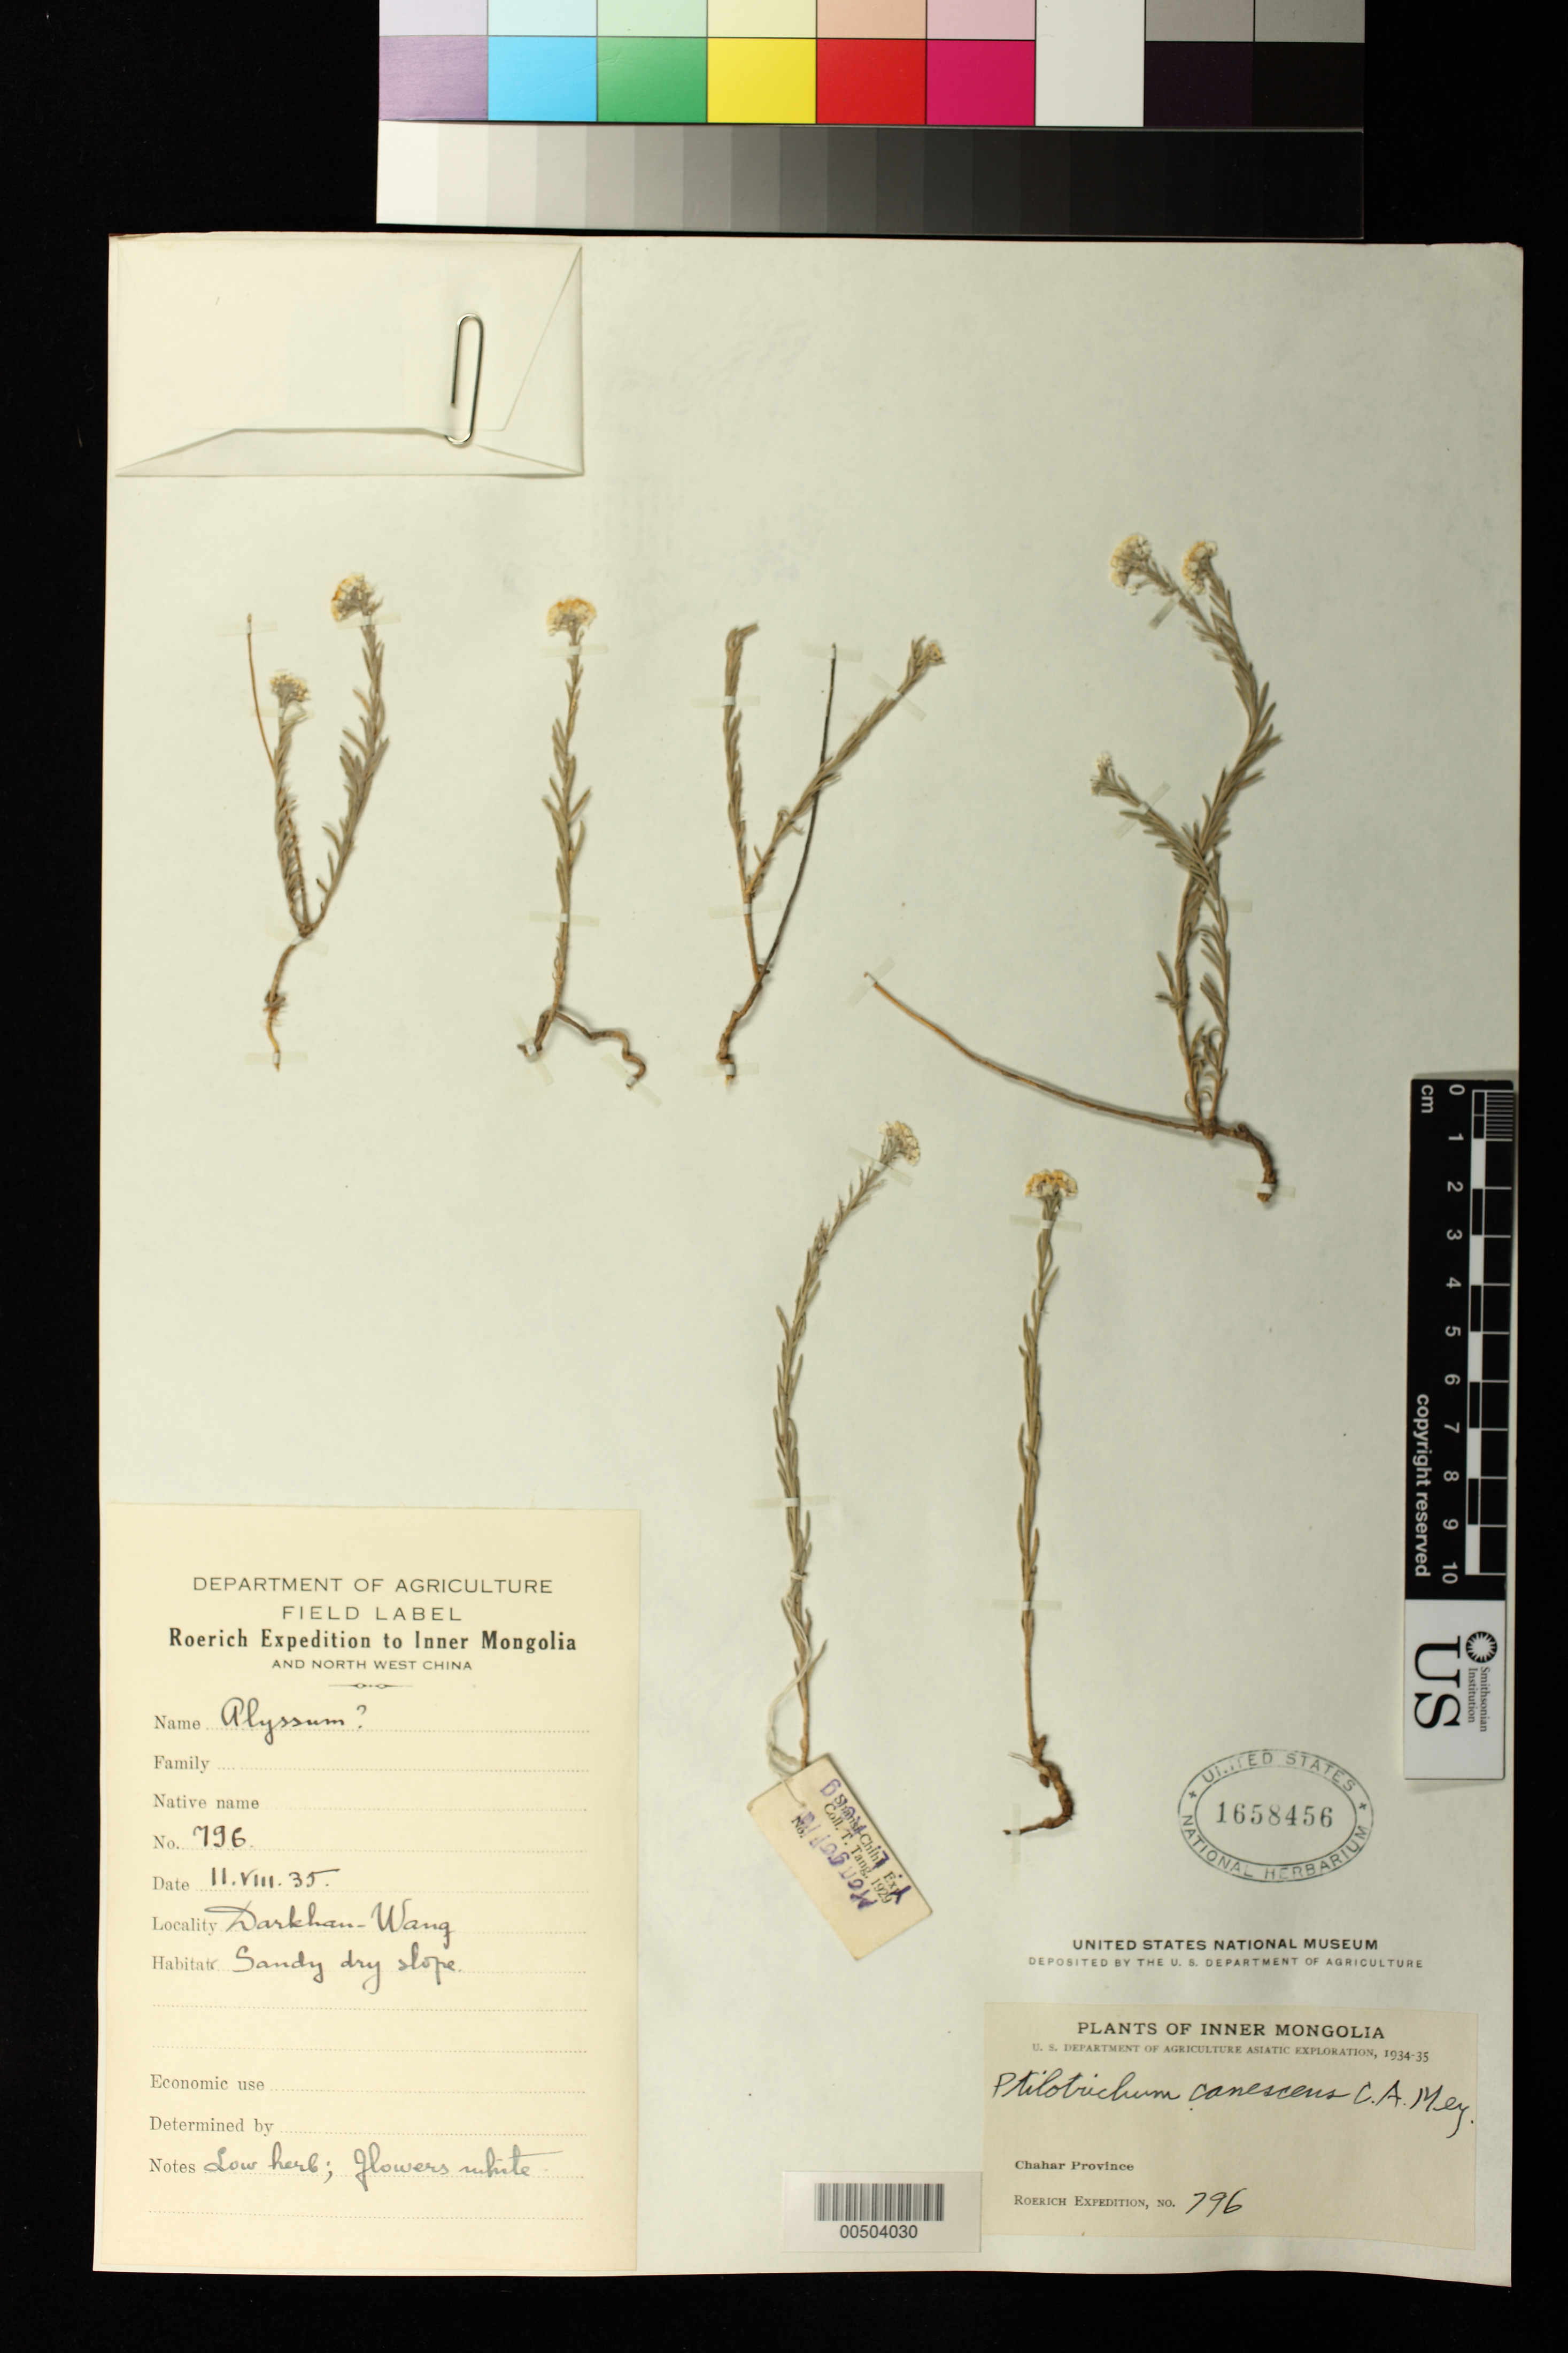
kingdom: Plantae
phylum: Tracheophyta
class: Magnoliopsida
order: Brassicales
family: Brassicaceae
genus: Ptilotrichum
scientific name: Ptilotrichum canescens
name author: C.A. Mey.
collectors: N. Roerich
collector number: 796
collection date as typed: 11 Aug 1935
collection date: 1935-08-11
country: China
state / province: Nei Monggol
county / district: Chahar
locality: Darkham Wang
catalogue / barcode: US 1658456